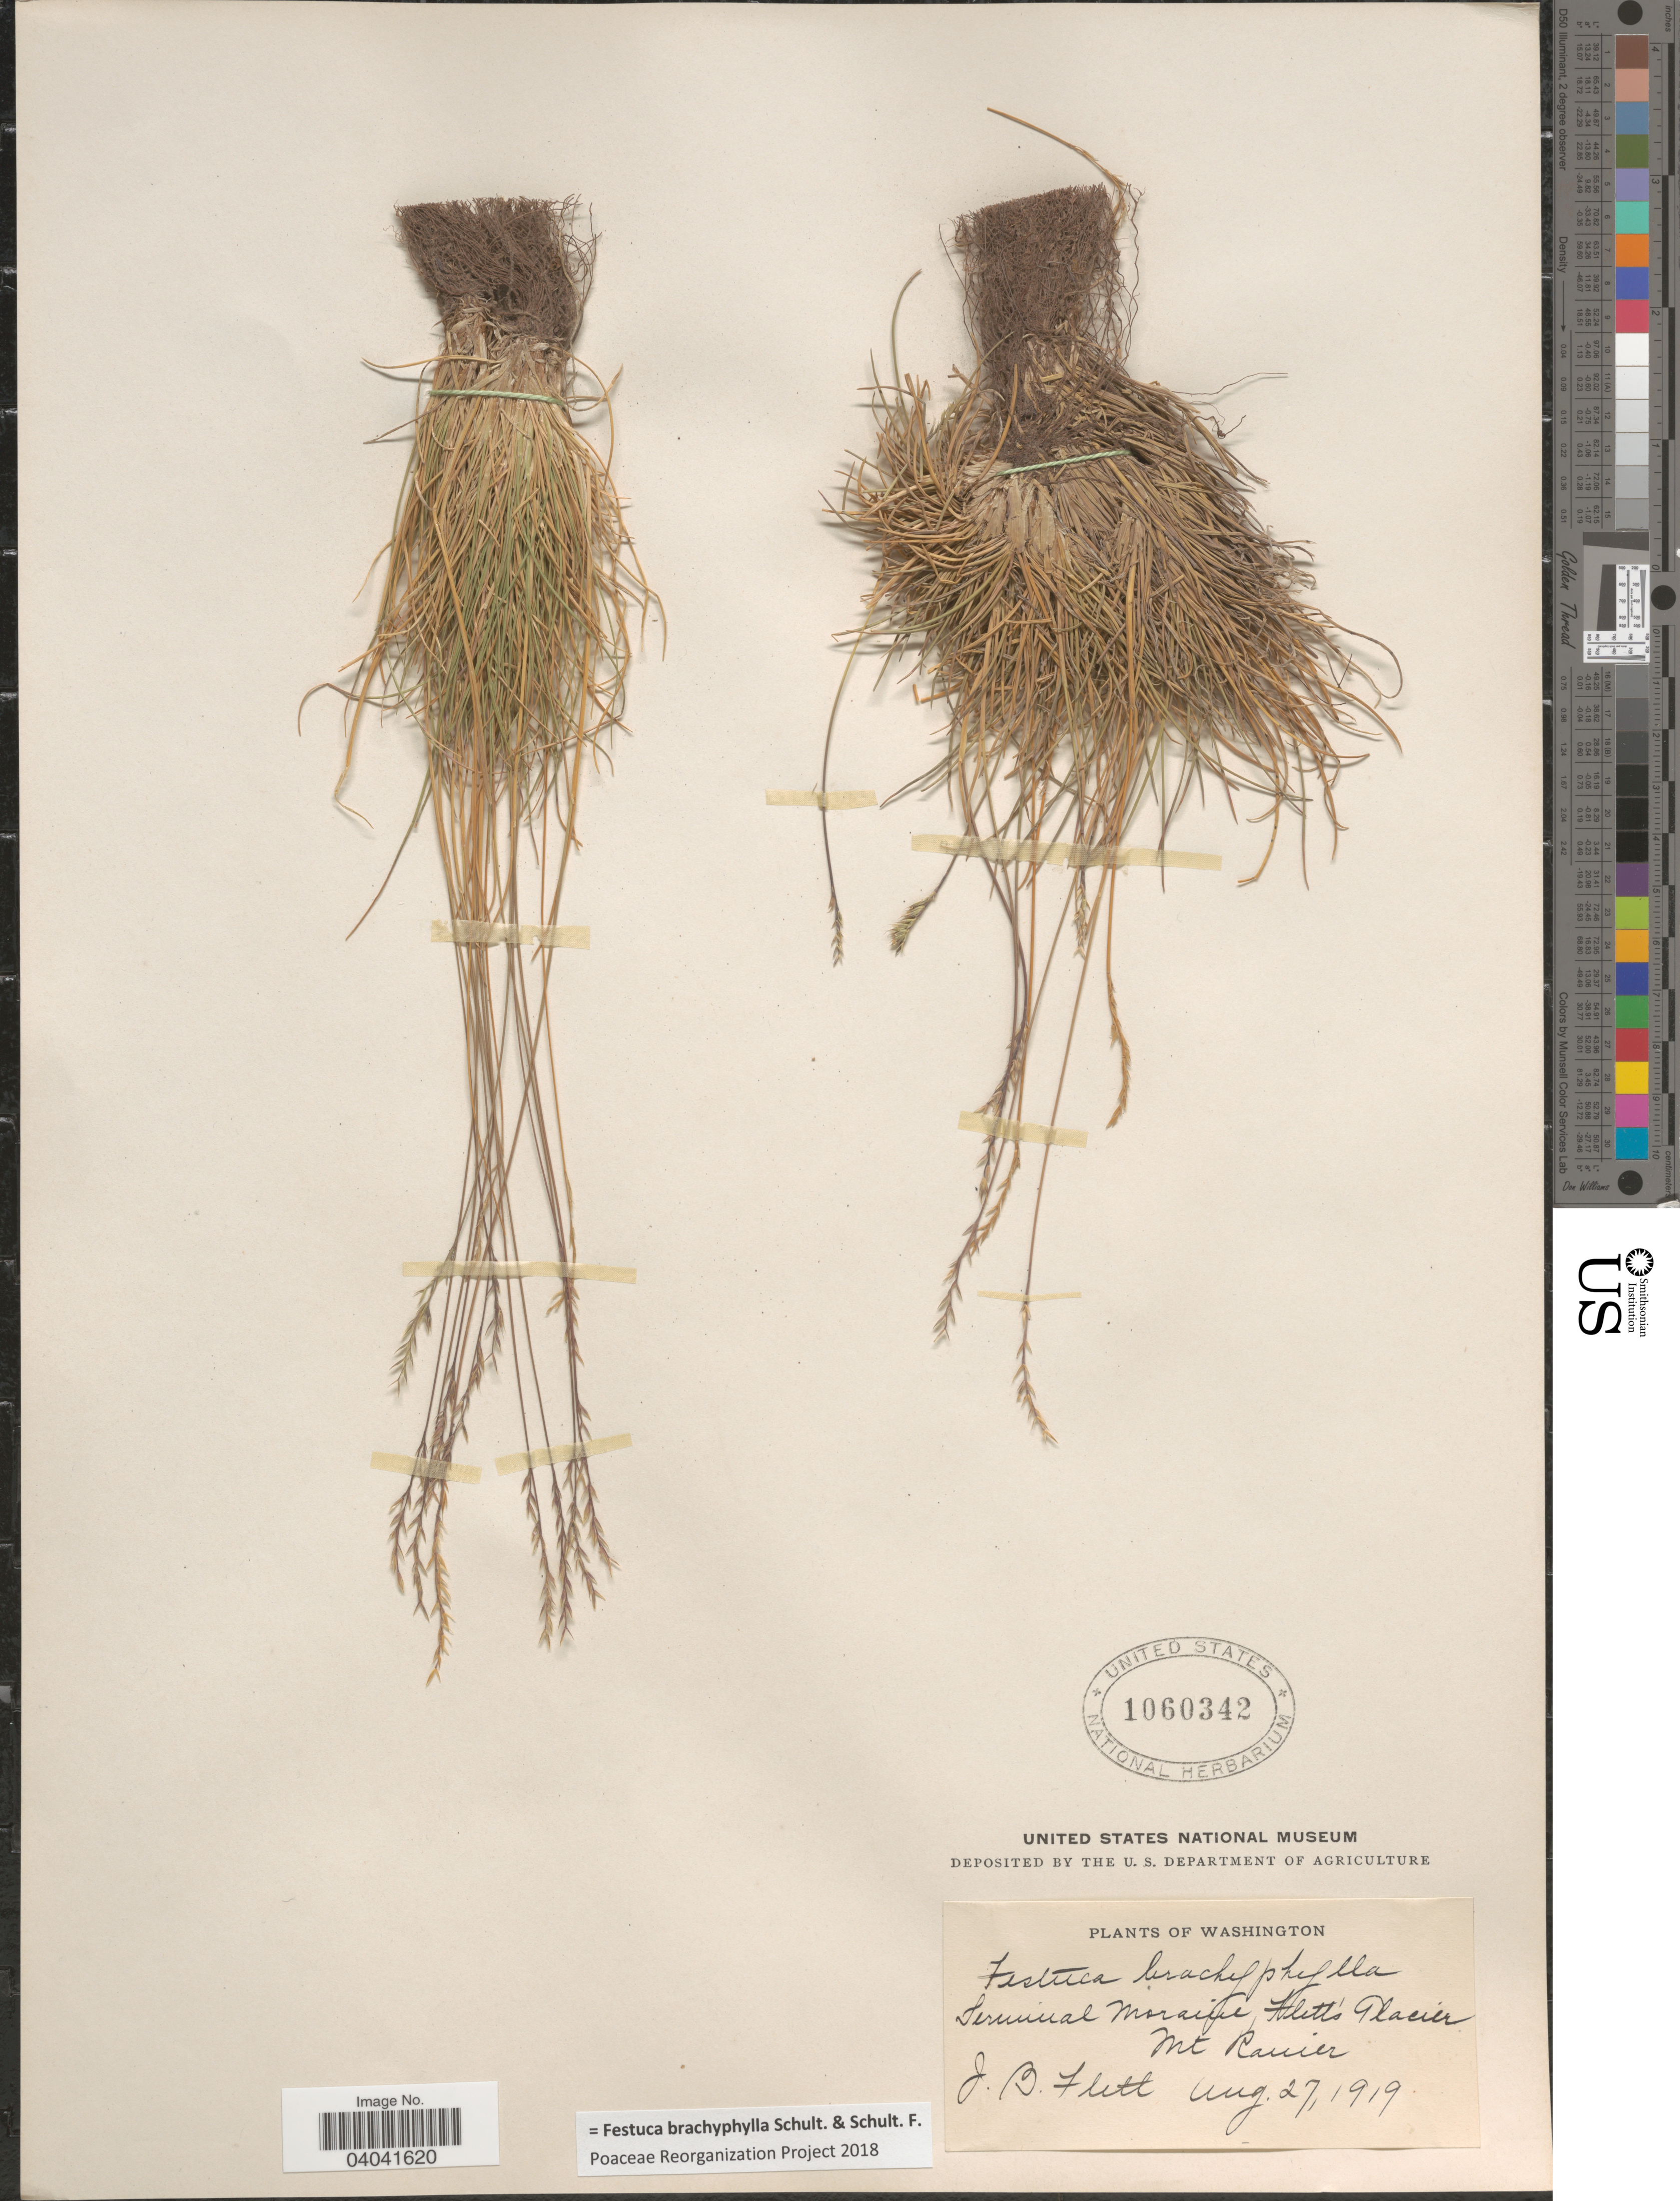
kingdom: Plantae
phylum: Tracheophyta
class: Liliopsida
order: Poales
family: Poaceae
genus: Festuca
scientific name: Festuca brachyphylla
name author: Schult. & Schult. f.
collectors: J. Flett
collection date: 1919-08-27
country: United States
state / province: Washington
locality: Terminal Moraine, Flett's Glacier. Mt. Ranier.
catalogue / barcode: US 1060342